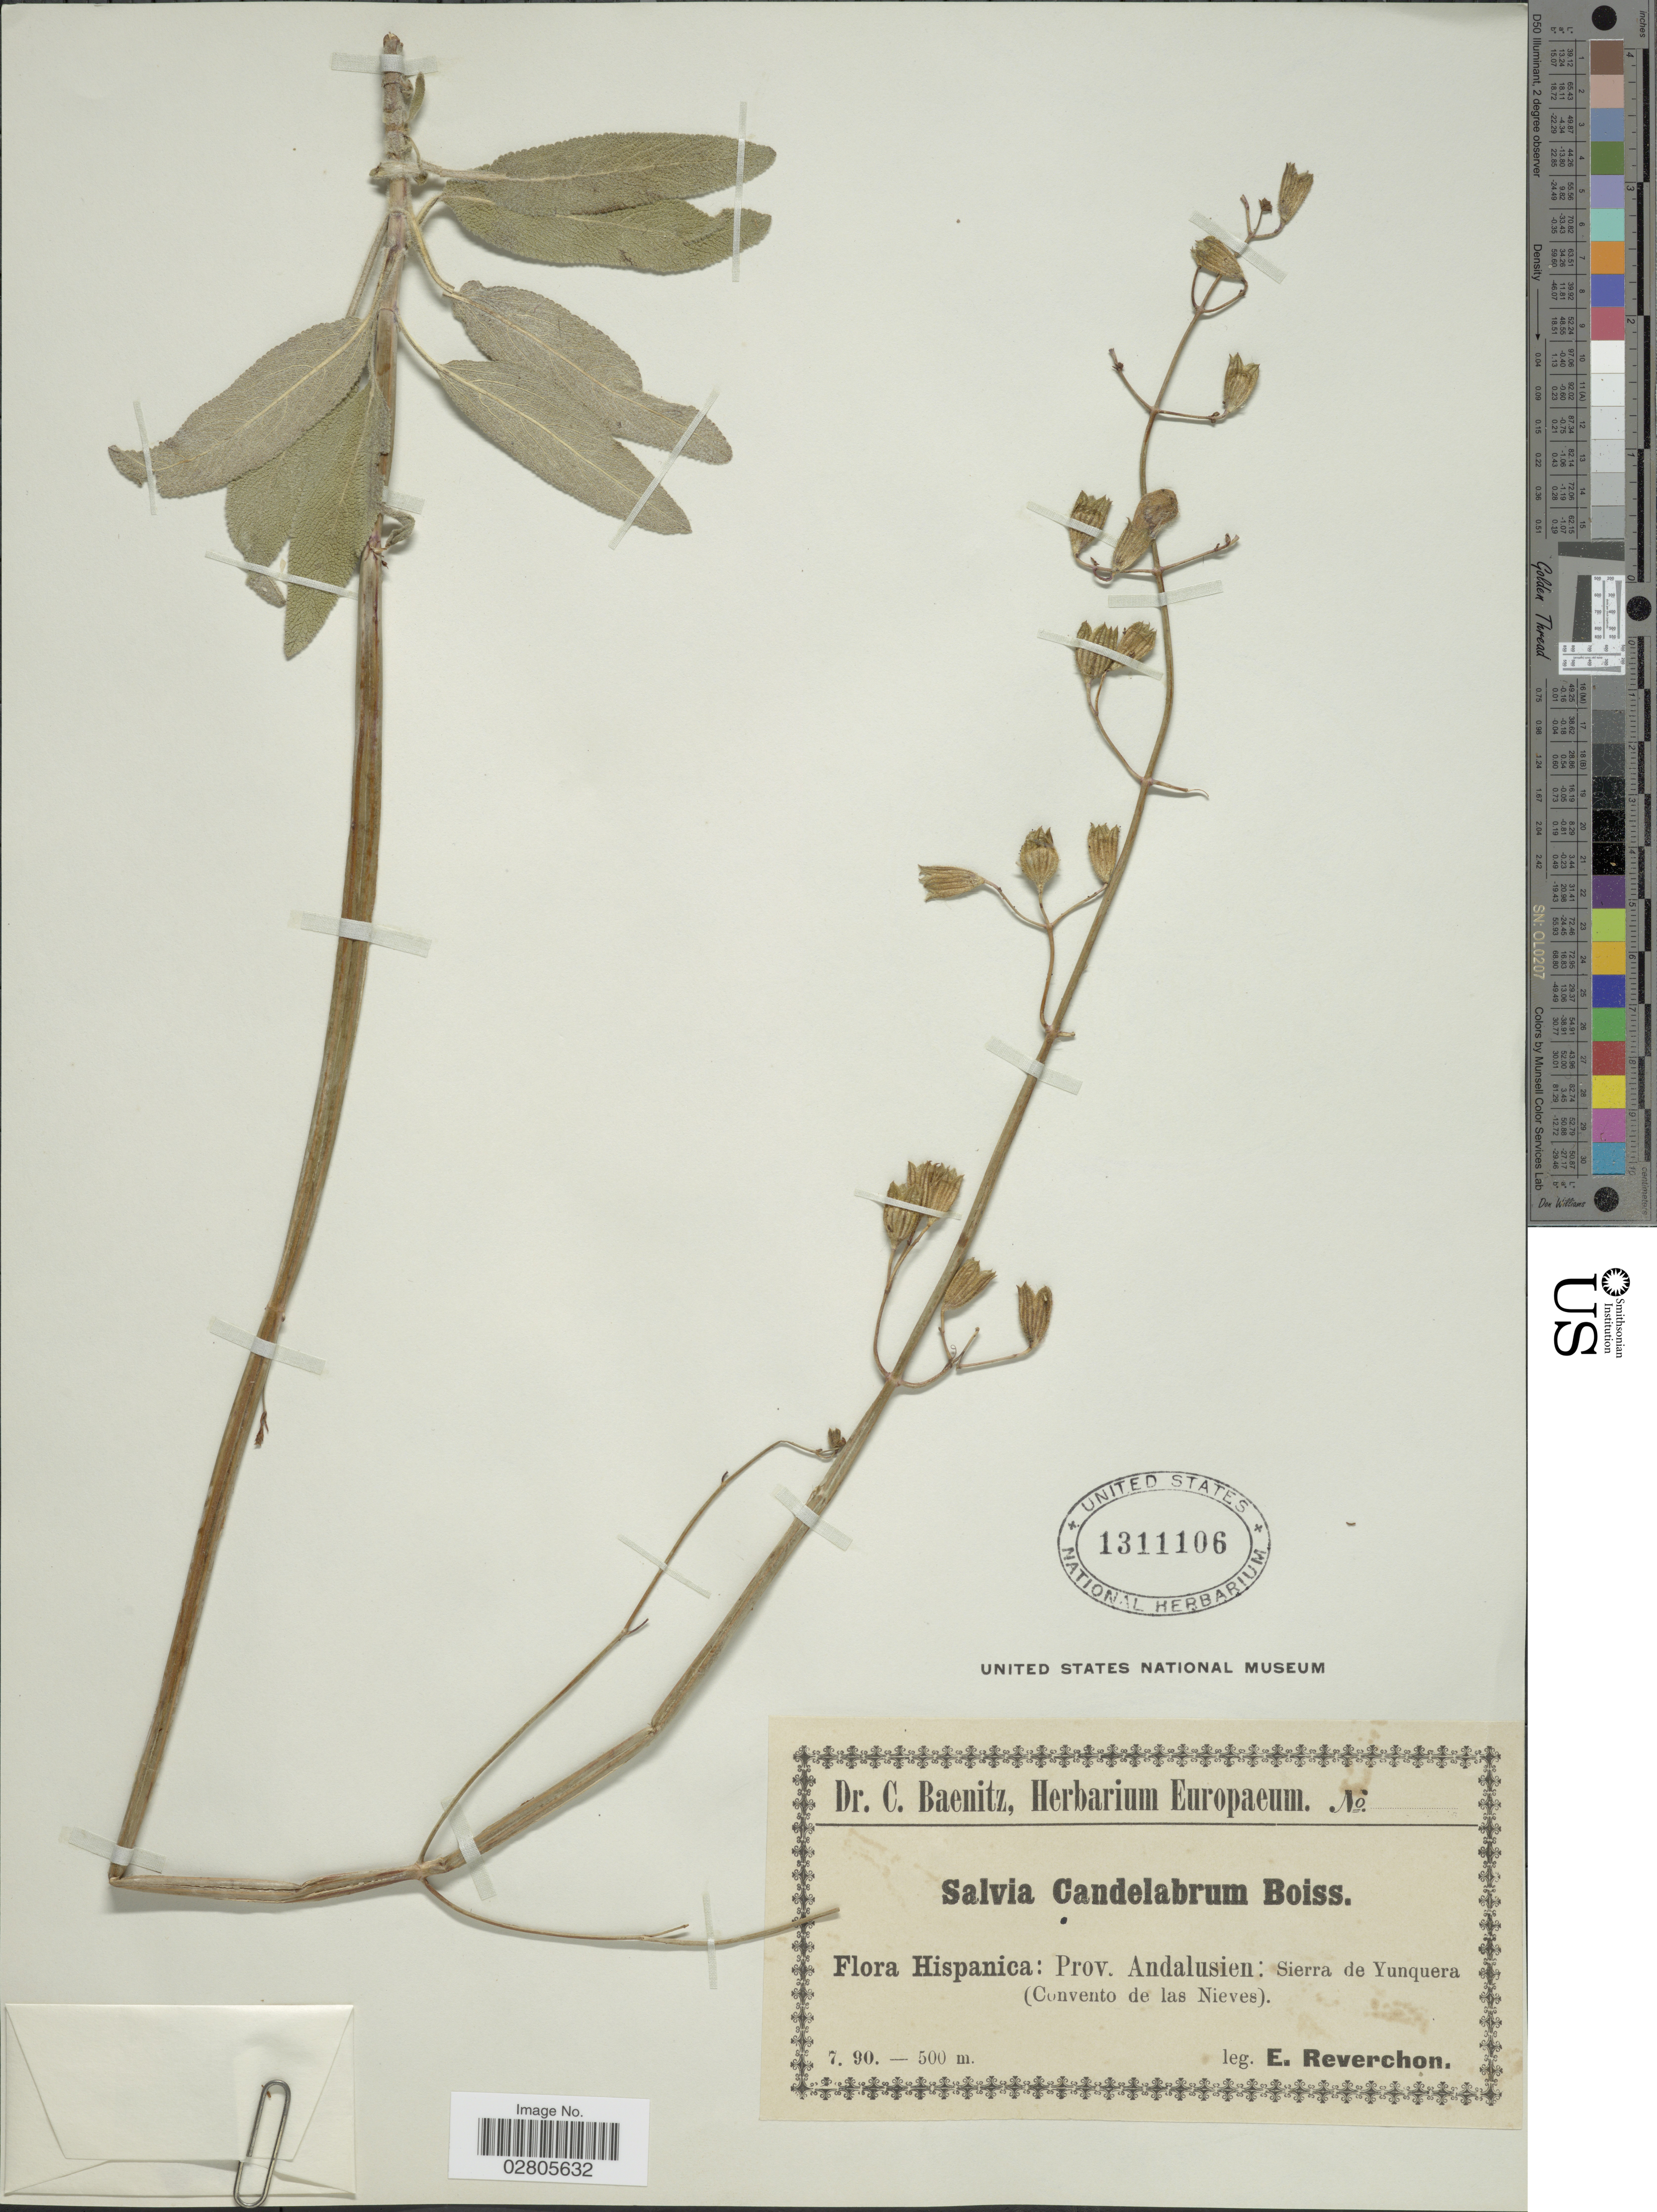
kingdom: Plantae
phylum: Tracheophyta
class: Magnoliopsida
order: Lamiales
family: Lamiaceae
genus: Salvia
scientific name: Salvia candelabrum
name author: Boiss.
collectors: E. Reverchon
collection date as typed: Transcribed d/m/y: /7/90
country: Spain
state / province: Andalucía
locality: Hispanica: Prov. Andalusien: Sierra de Yunquera (Convento de las Nieves).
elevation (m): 500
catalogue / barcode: US 1311106